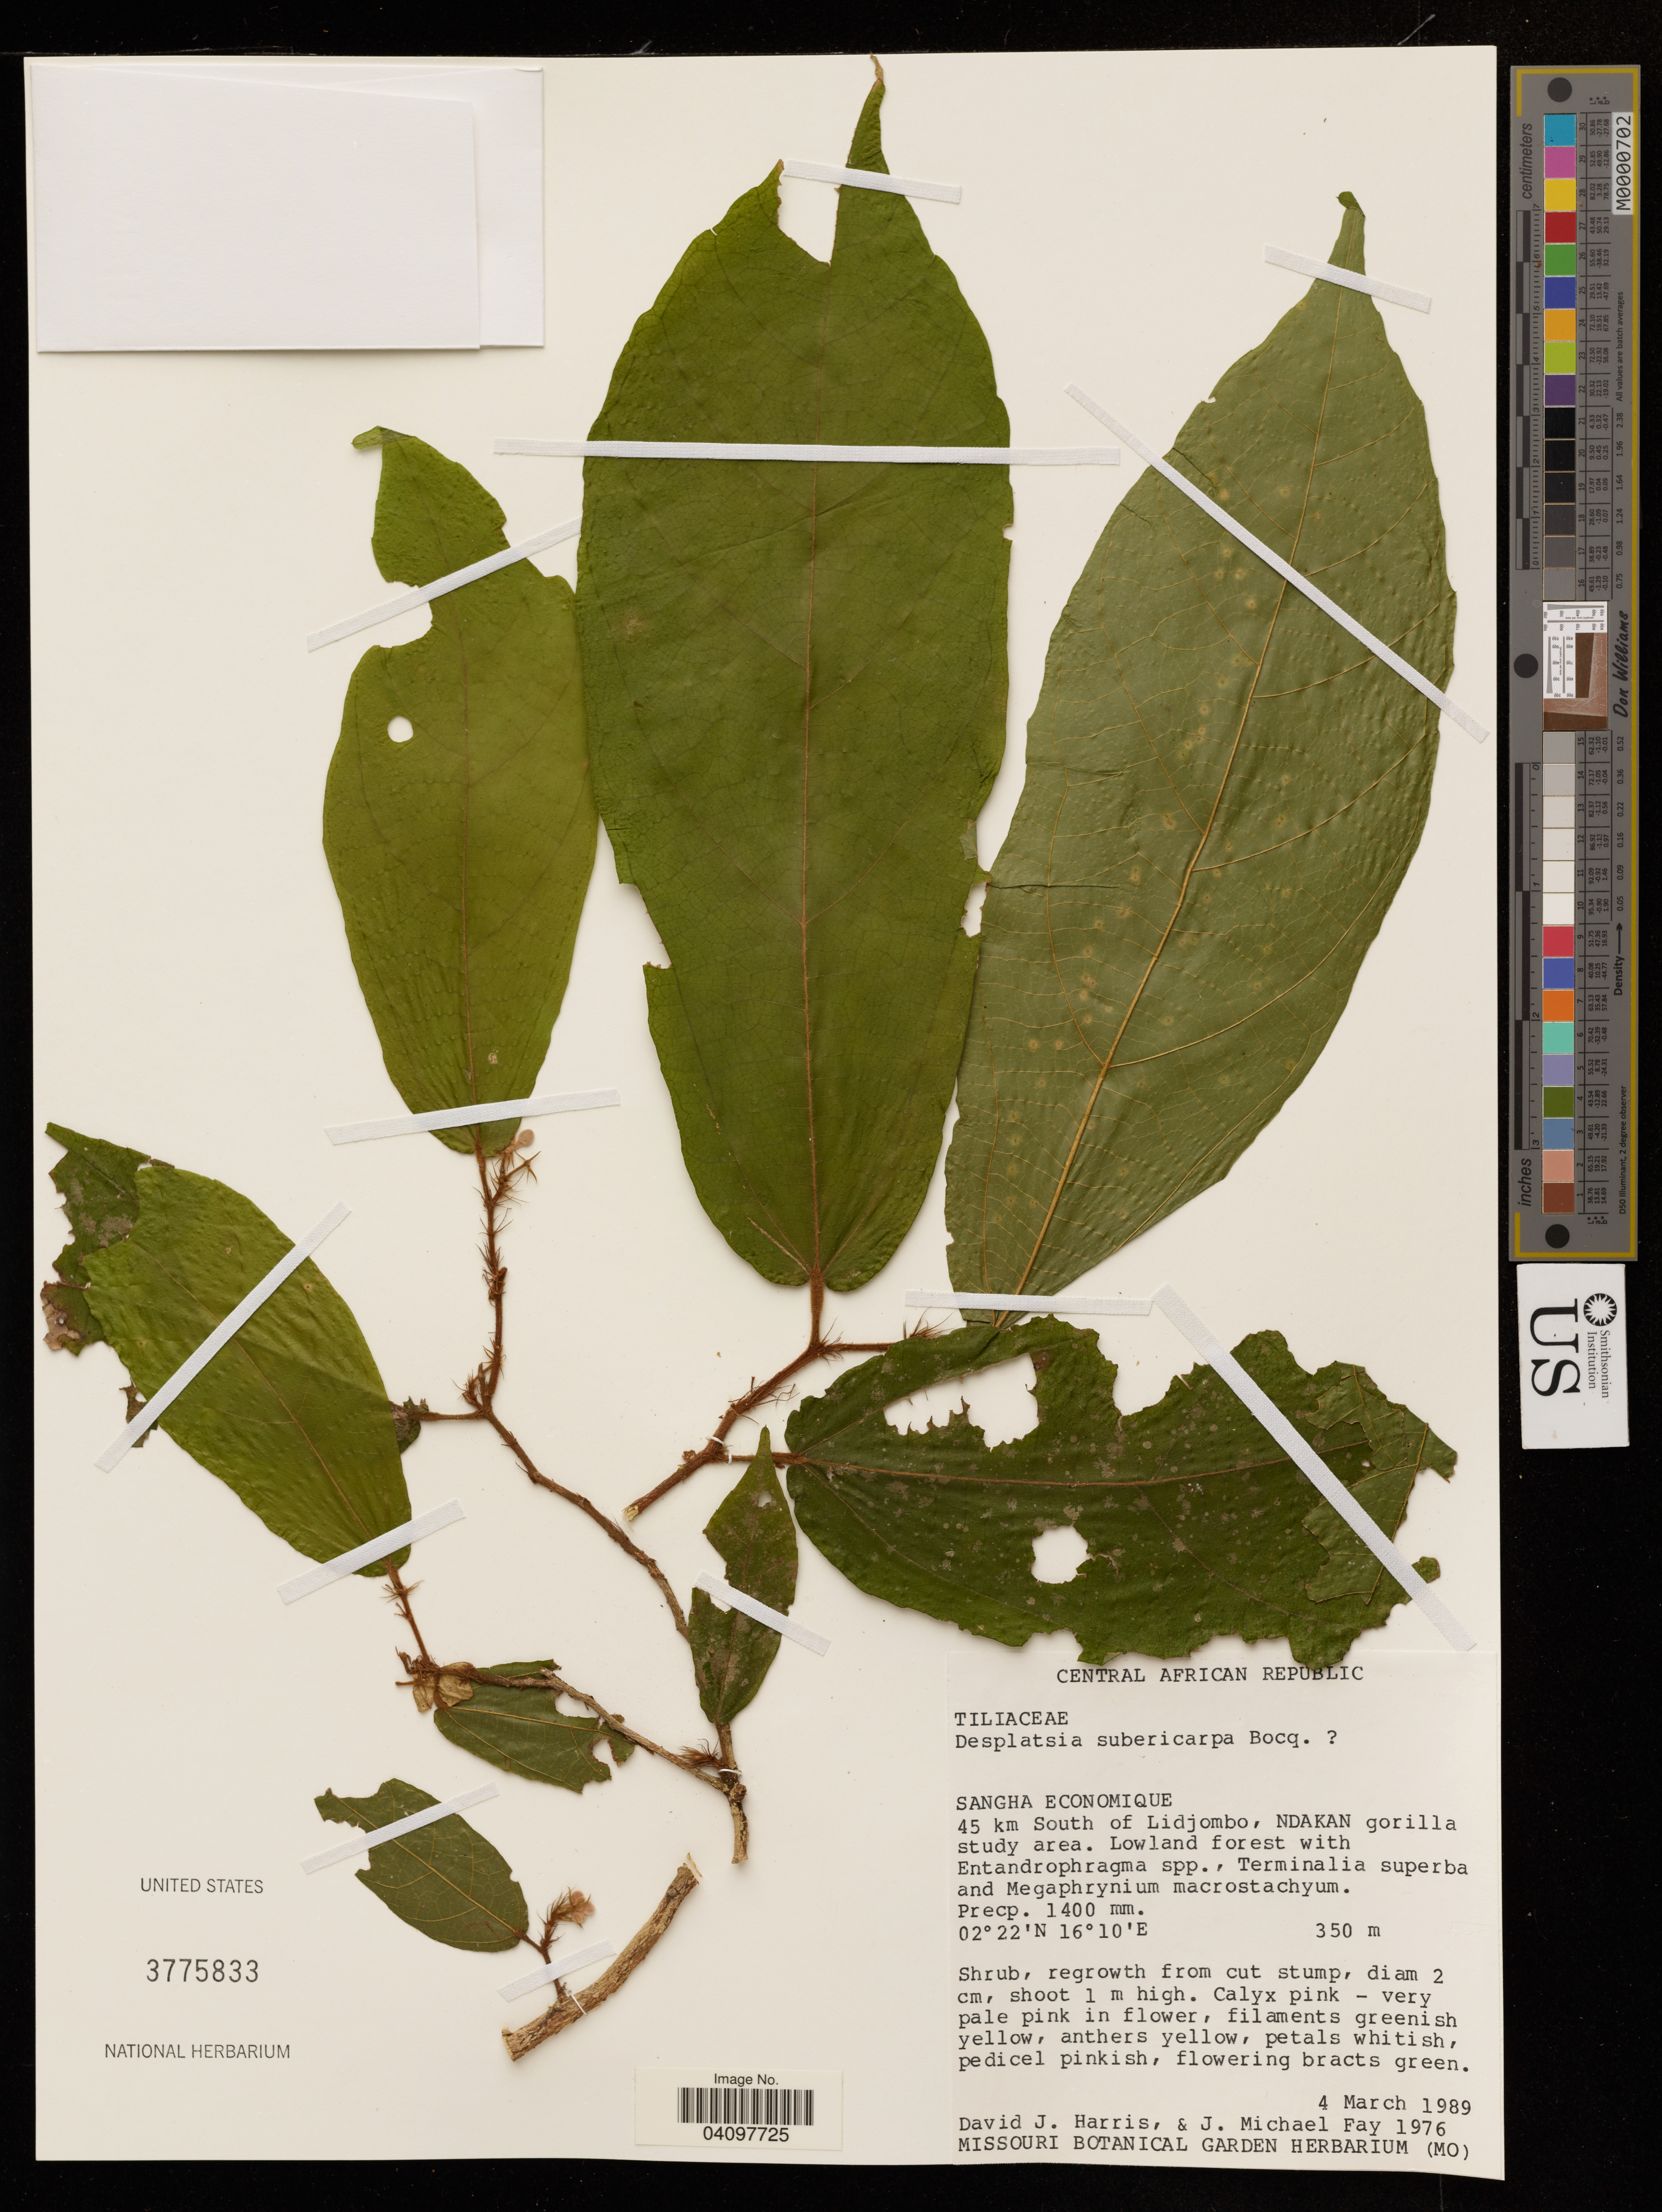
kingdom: Plantae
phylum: Tracheophyta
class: Magnoliopsida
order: Malvales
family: Malvaceae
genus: Desplatsia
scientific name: Desplatsia subericarpa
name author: Bocq.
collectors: D. J. Harris & J. M. Fay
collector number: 1976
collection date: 1989-03-04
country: Central African Republic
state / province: Sangha-Mbaere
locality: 45 km South of Lidjombo, Ndakan gorilla study area.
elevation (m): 350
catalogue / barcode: US 3775833